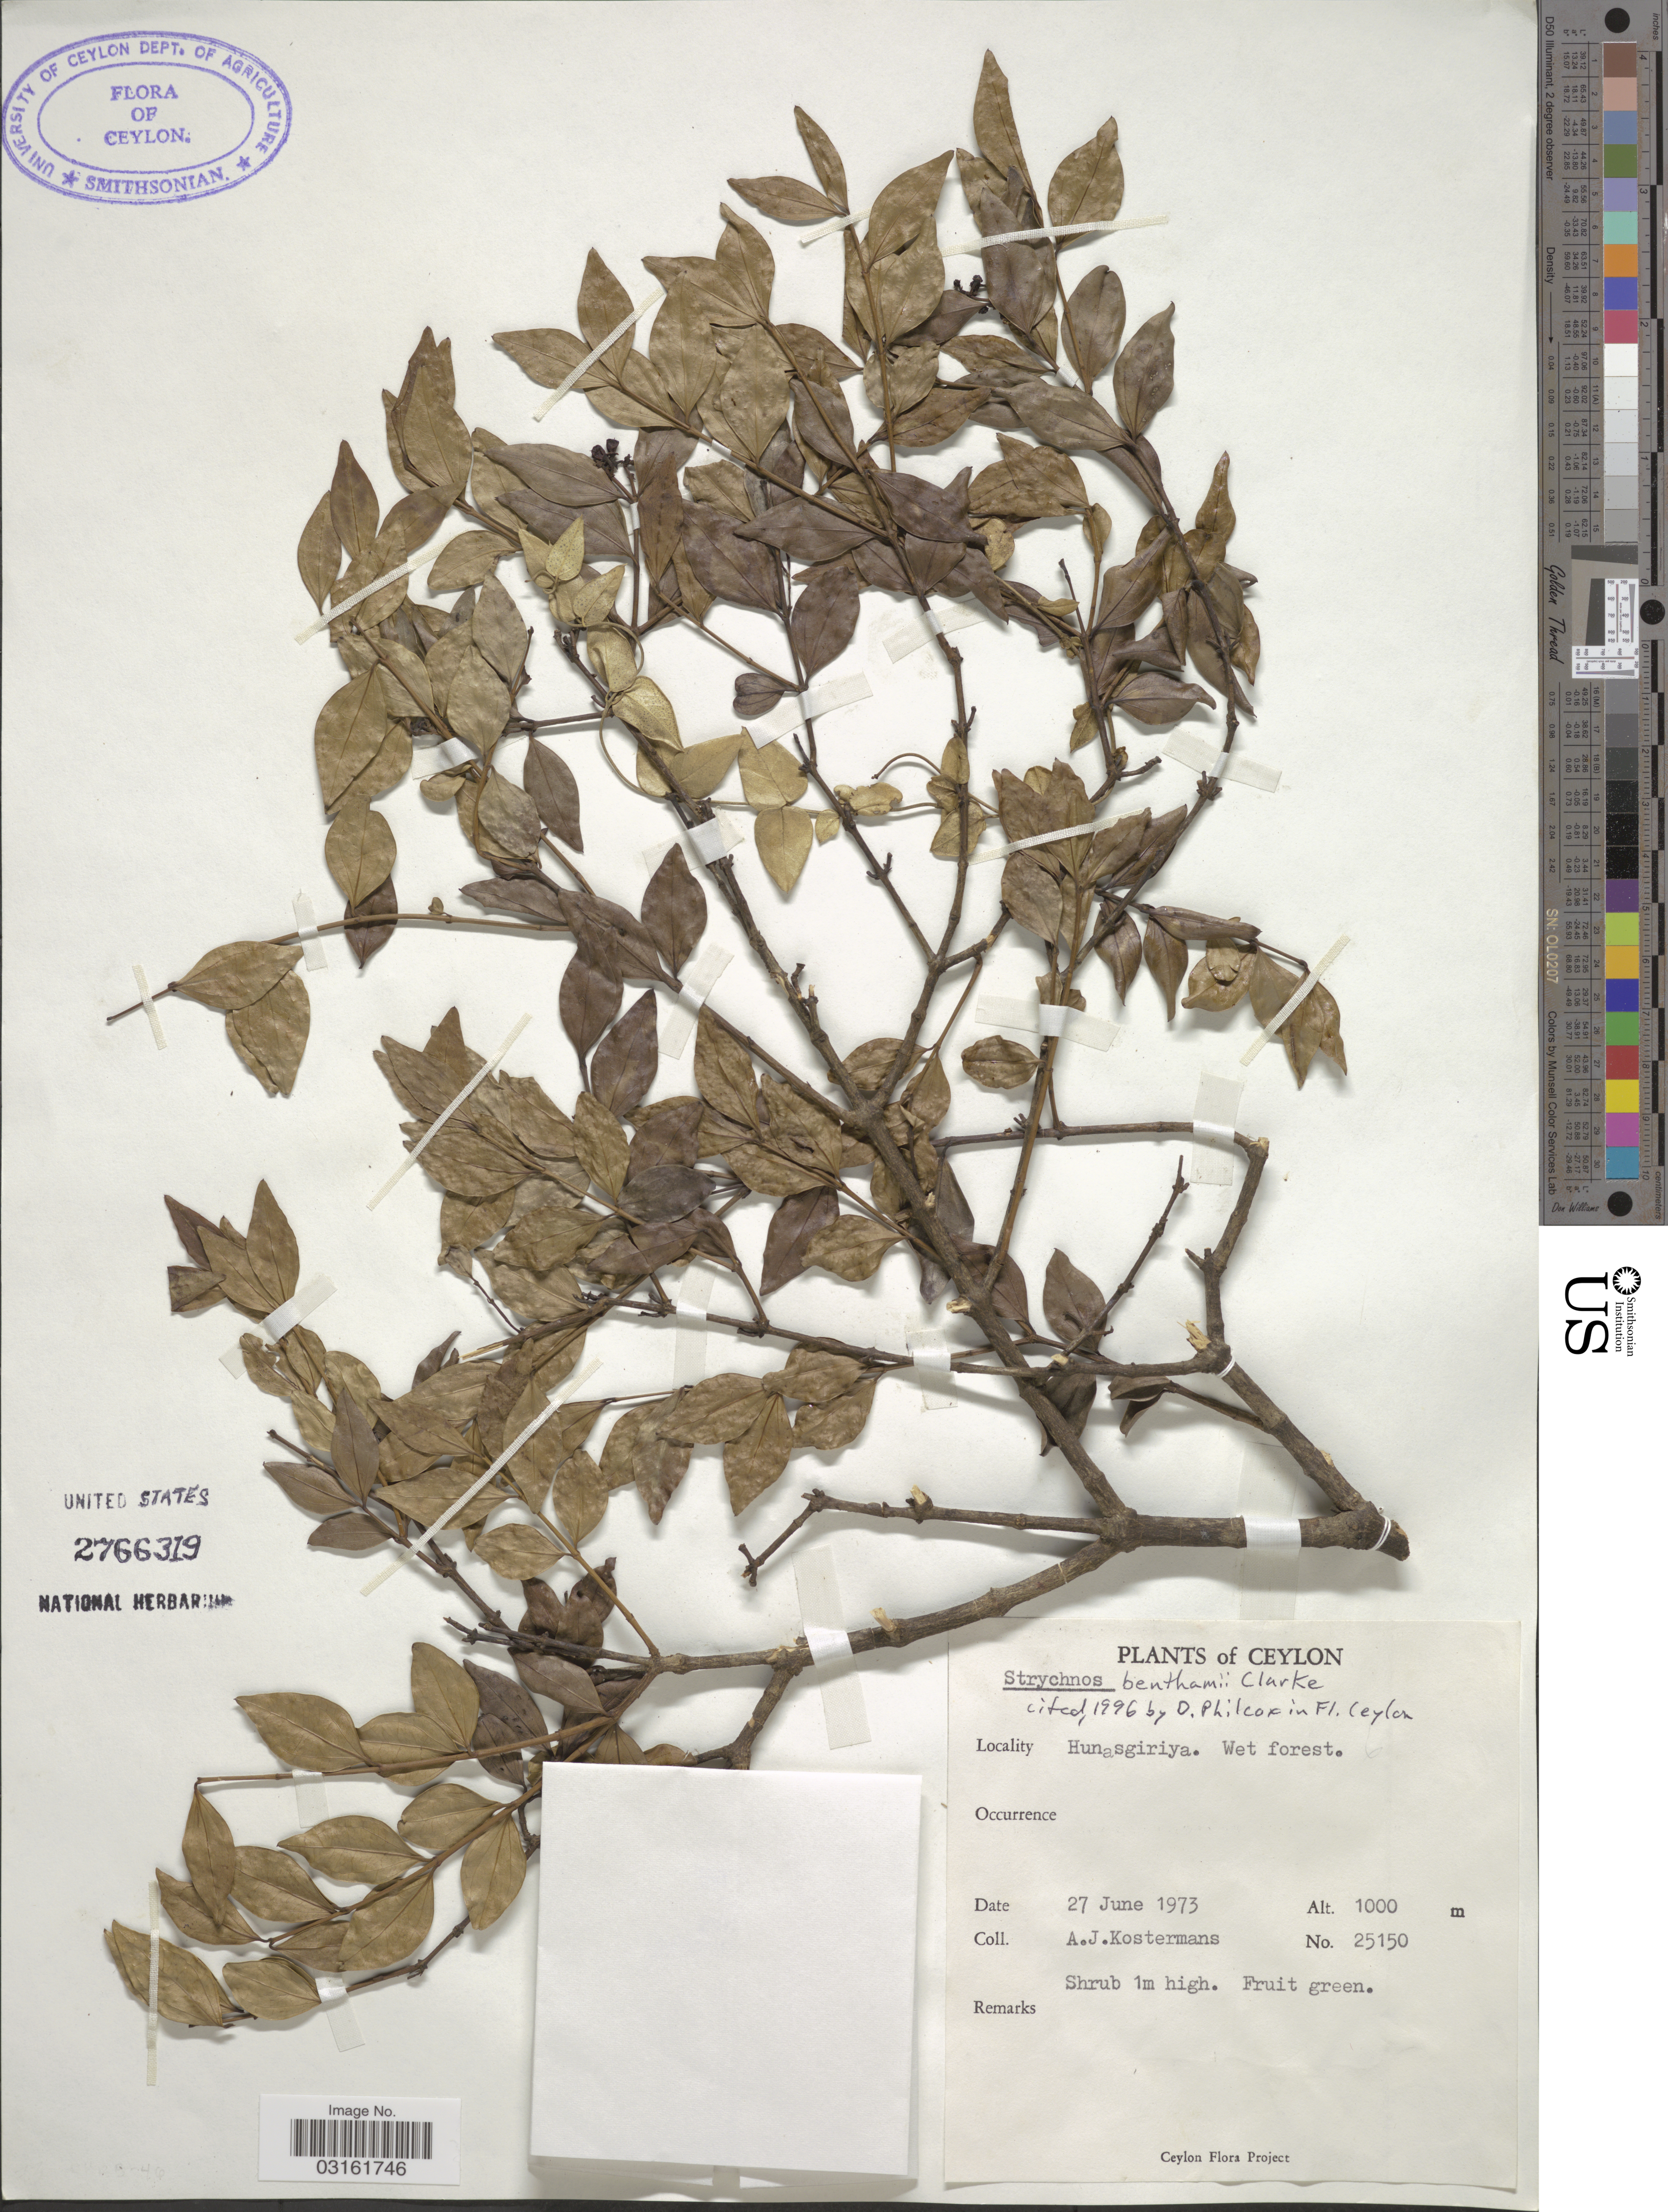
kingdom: Plantae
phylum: Tracheophyta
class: Magnoliopsida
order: Gentianales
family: Loganiaceae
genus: Strychnos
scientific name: Strychnos benthami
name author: C.B. Clarke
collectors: A. J. G. Kostermans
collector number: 25150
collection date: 1973-06-27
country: Sri Lanka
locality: Ceylon. Hunasgiriya.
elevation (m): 1000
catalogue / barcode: US 2766319